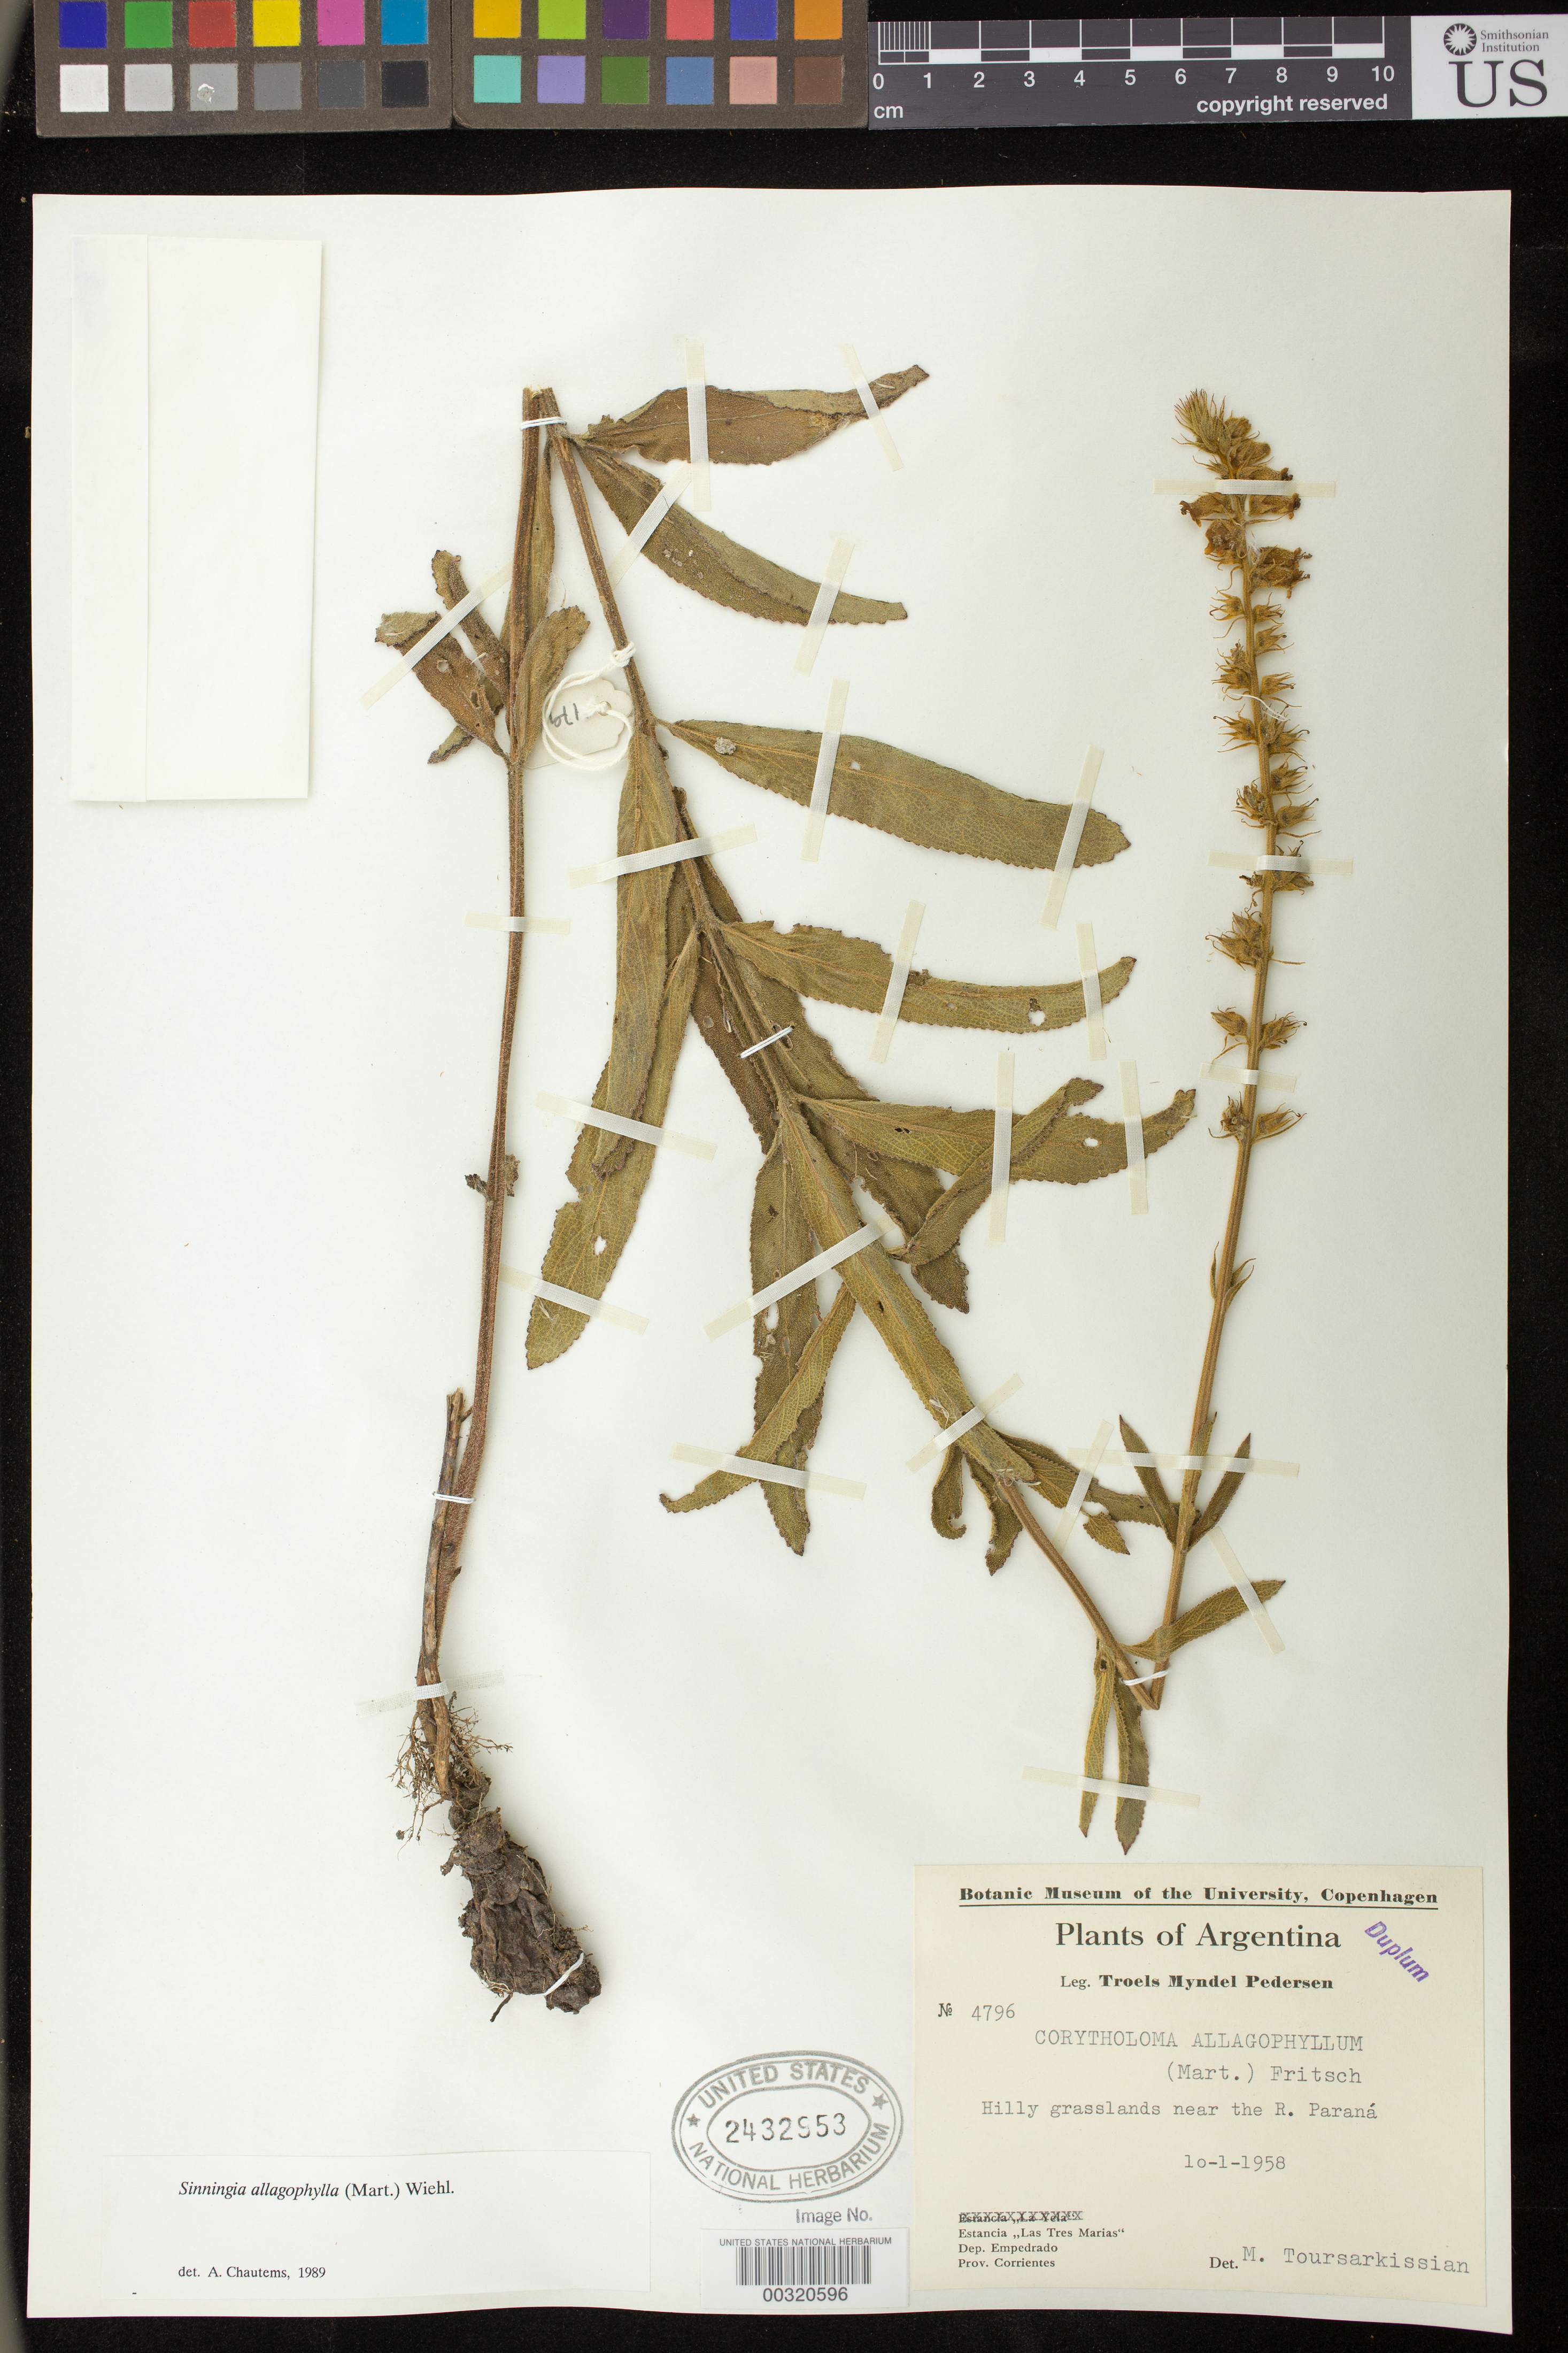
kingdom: Plantae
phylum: Tracheophyta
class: Magnoliopsida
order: Lamiales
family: Gesneriaceae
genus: Sinningia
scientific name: Sinningia allagophylla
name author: (Mart.) Wiehler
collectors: T. M. Pedersen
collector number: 4796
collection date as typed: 10 Jan 1958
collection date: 1958-01-10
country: Argentina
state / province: Corrientes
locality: Dept. Empedrado, Estancia "Las Tres Marias"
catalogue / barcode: US 2432953